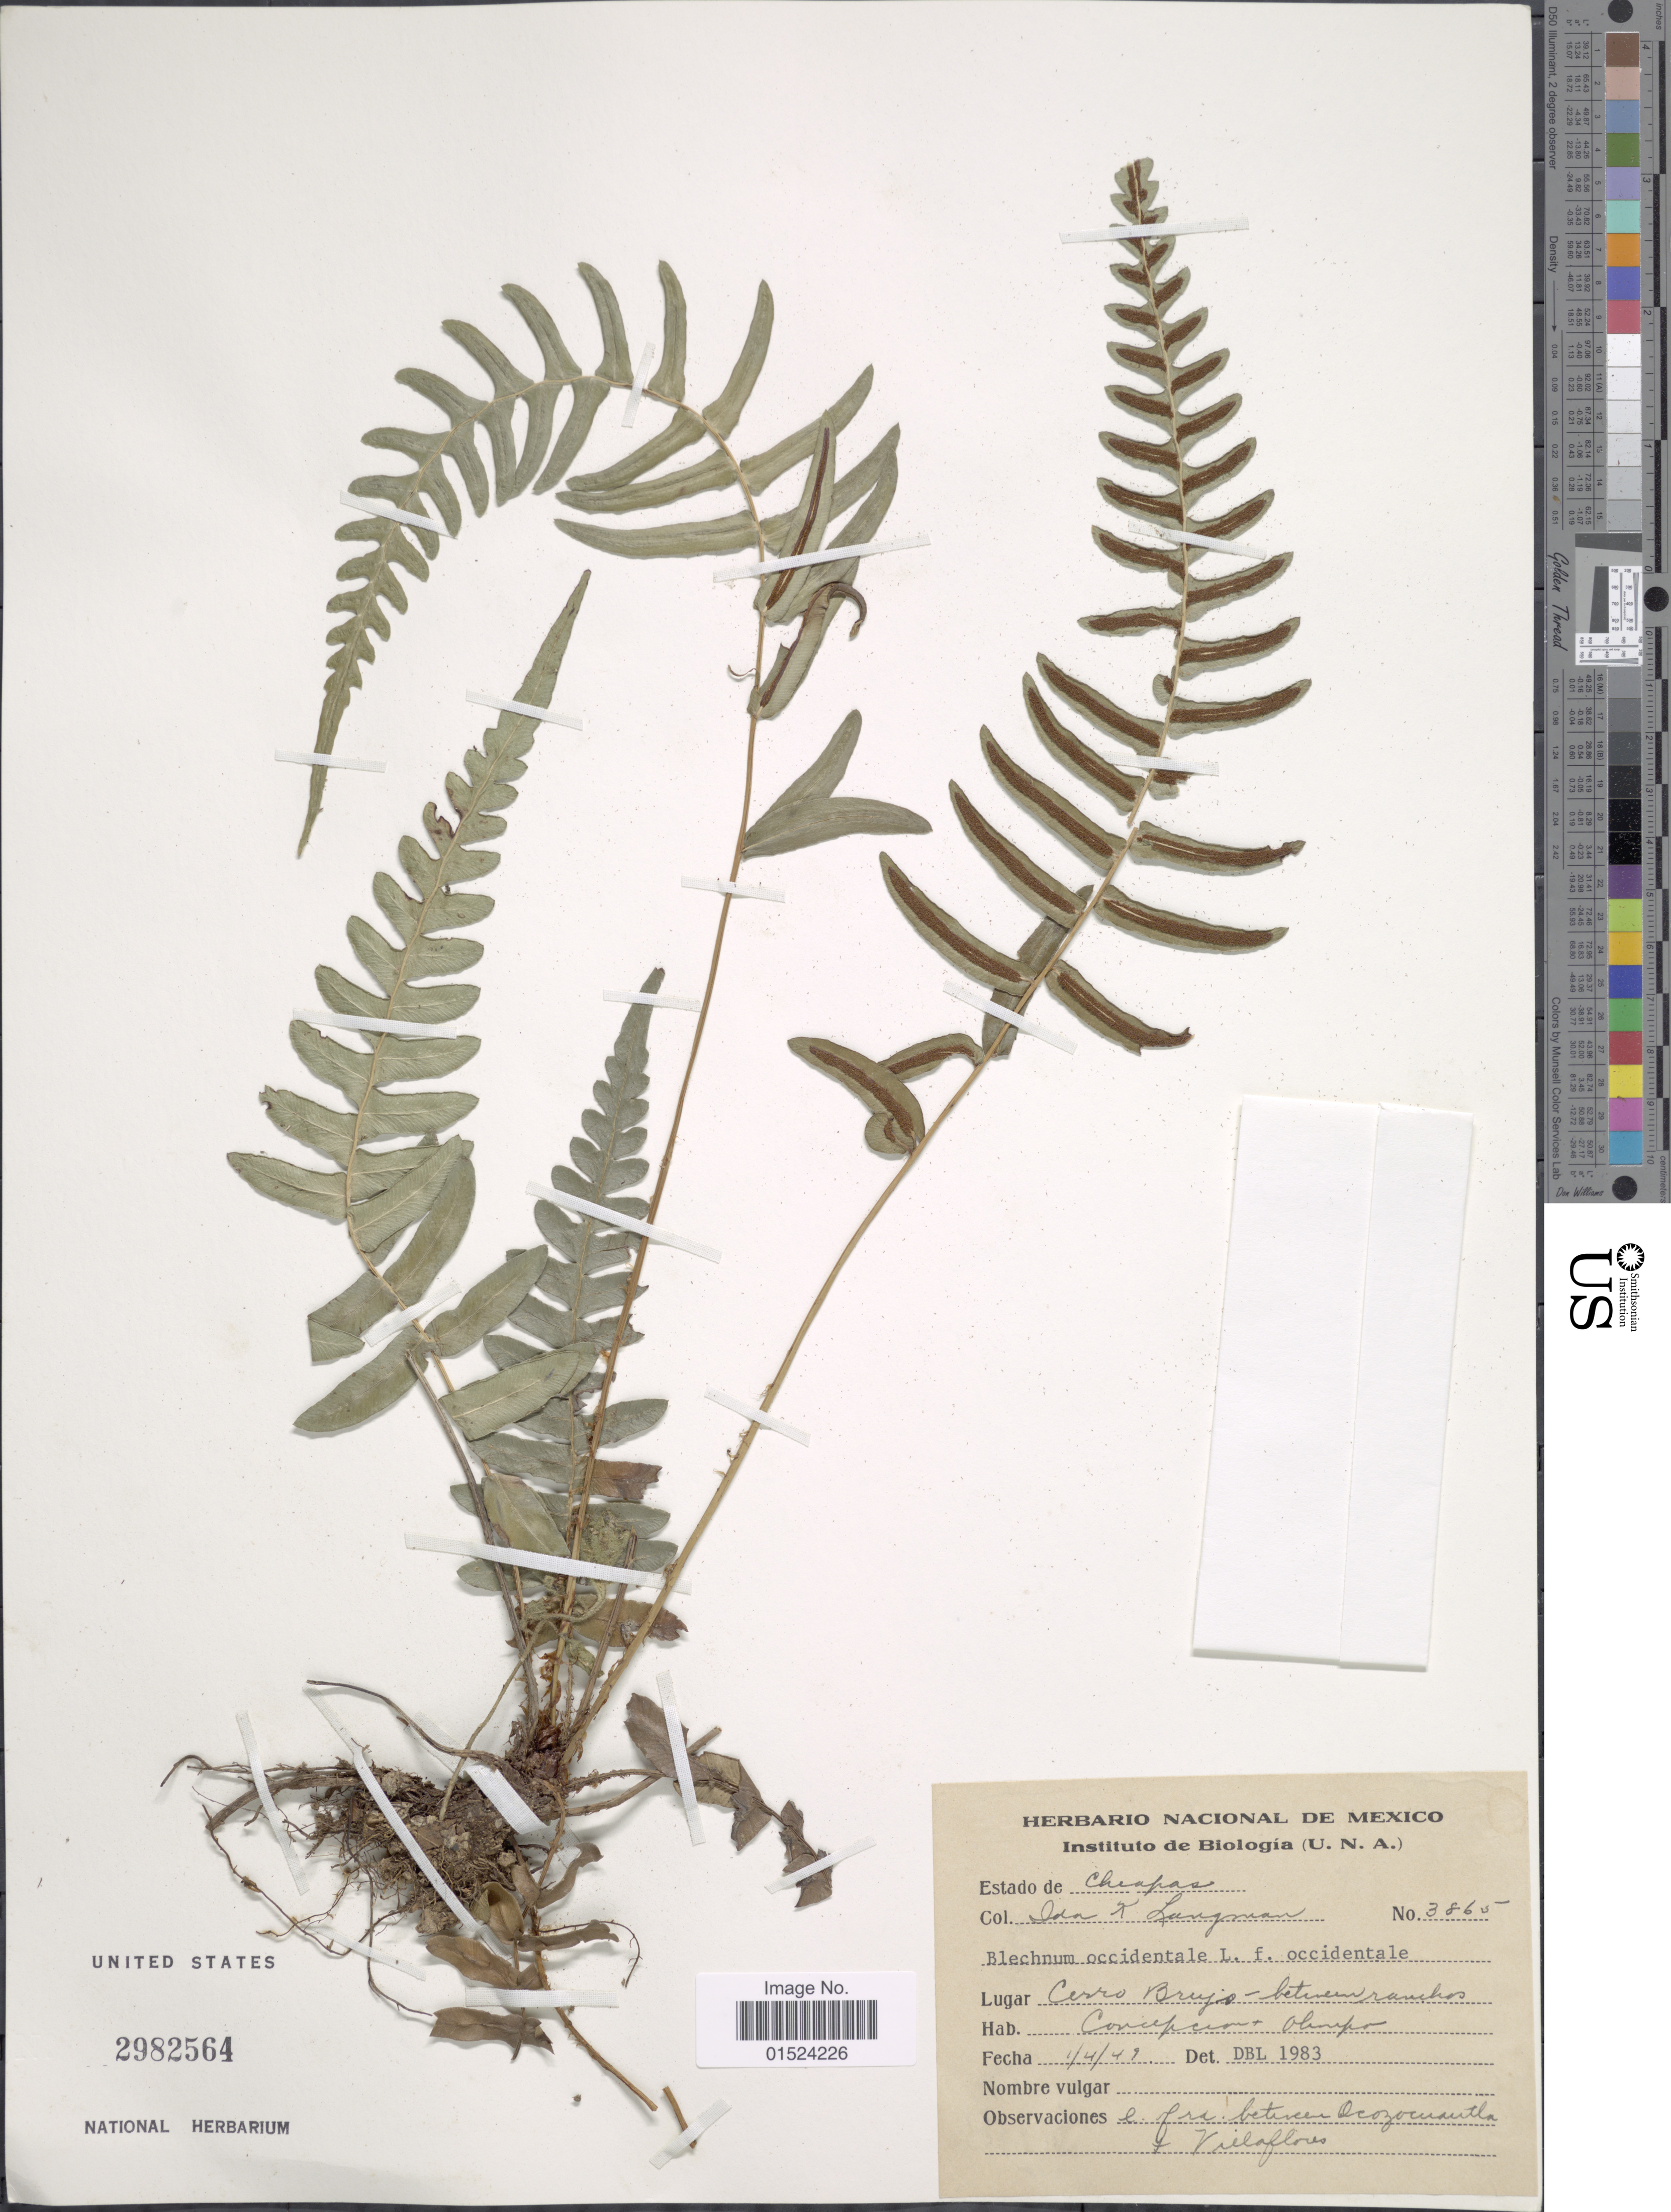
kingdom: Plantae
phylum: Tracheophyta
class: Polypodiopsida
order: Polypodiales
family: Blechnaceae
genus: Blechnum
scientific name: Blechnum occidentale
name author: L.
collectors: I. K. Langman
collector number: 3865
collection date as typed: Transcribed d/m/y: 1/4/49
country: Mexico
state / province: Chiapas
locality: Cerro Brujo - between ranches Concepcion + Olimpo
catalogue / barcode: US 2982564